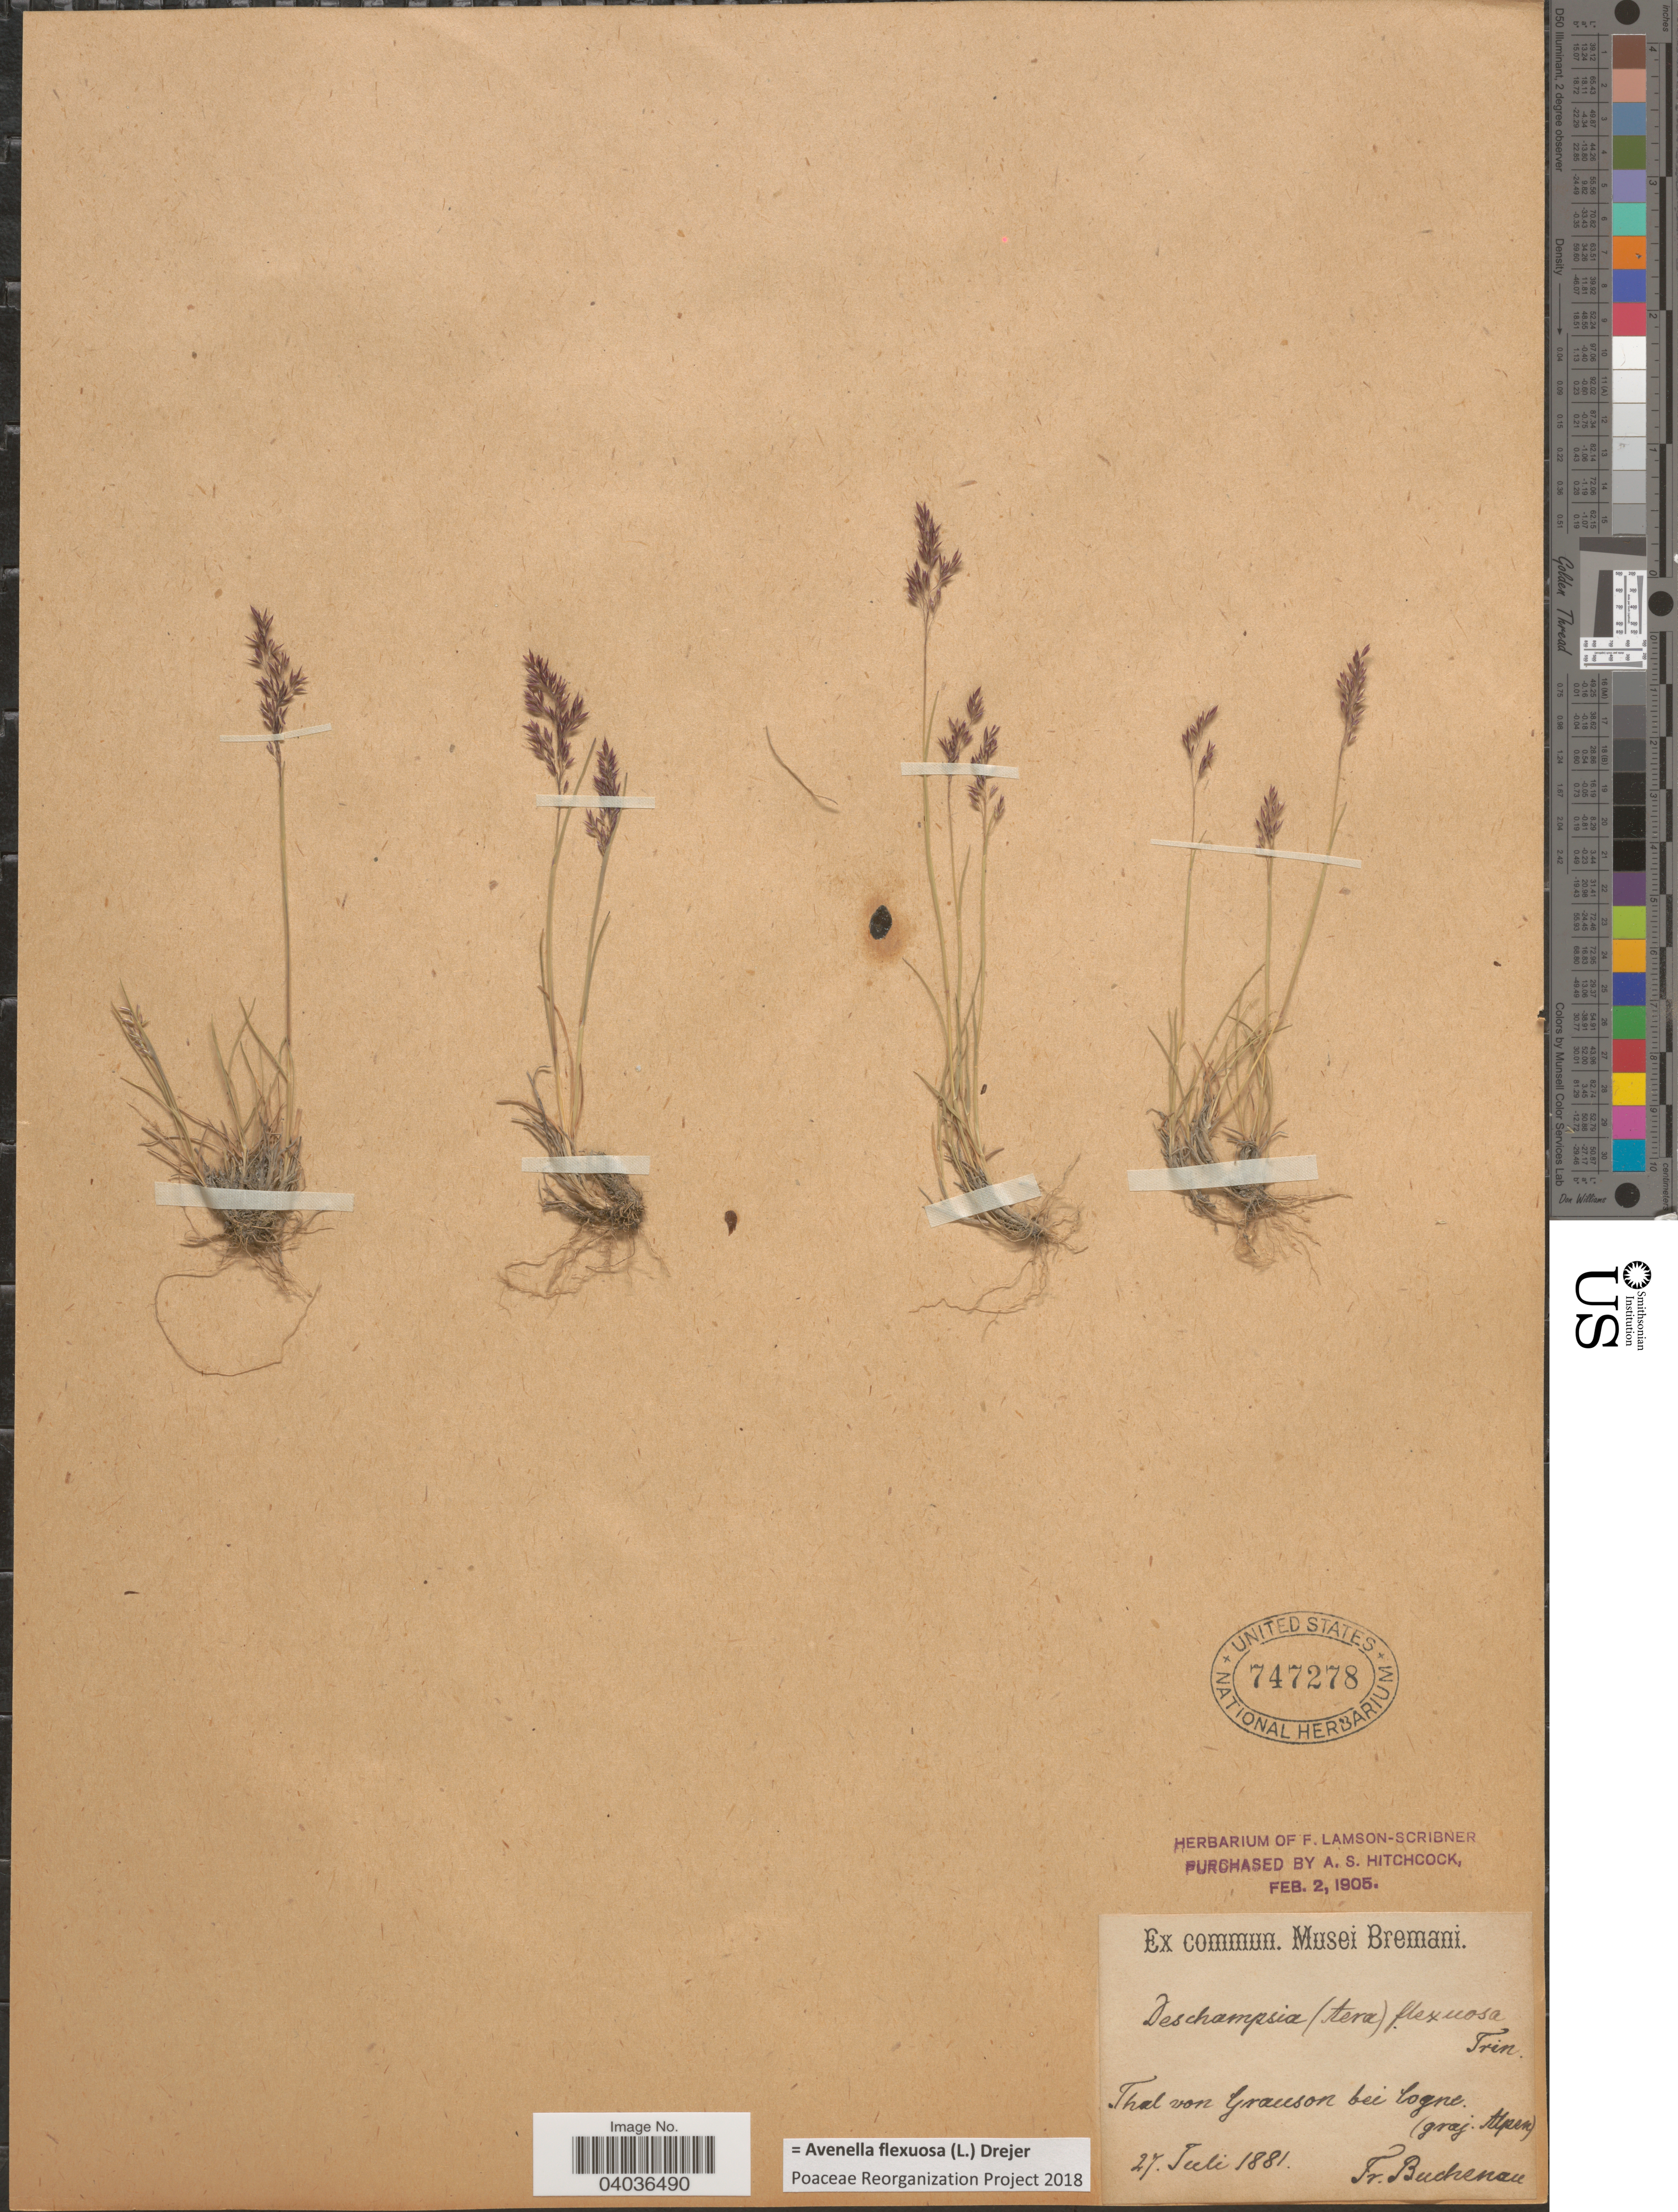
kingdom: Plantae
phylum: Tracheophyta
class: Liliopsida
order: Poales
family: Poaceae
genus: Avenella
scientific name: Avenella flexuosa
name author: (L.) Drejer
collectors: F. Buchenau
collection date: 1881-07-27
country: Italy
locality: Thal von Grauson bei Cogne (graj. Alpen).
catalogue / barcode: US 747278